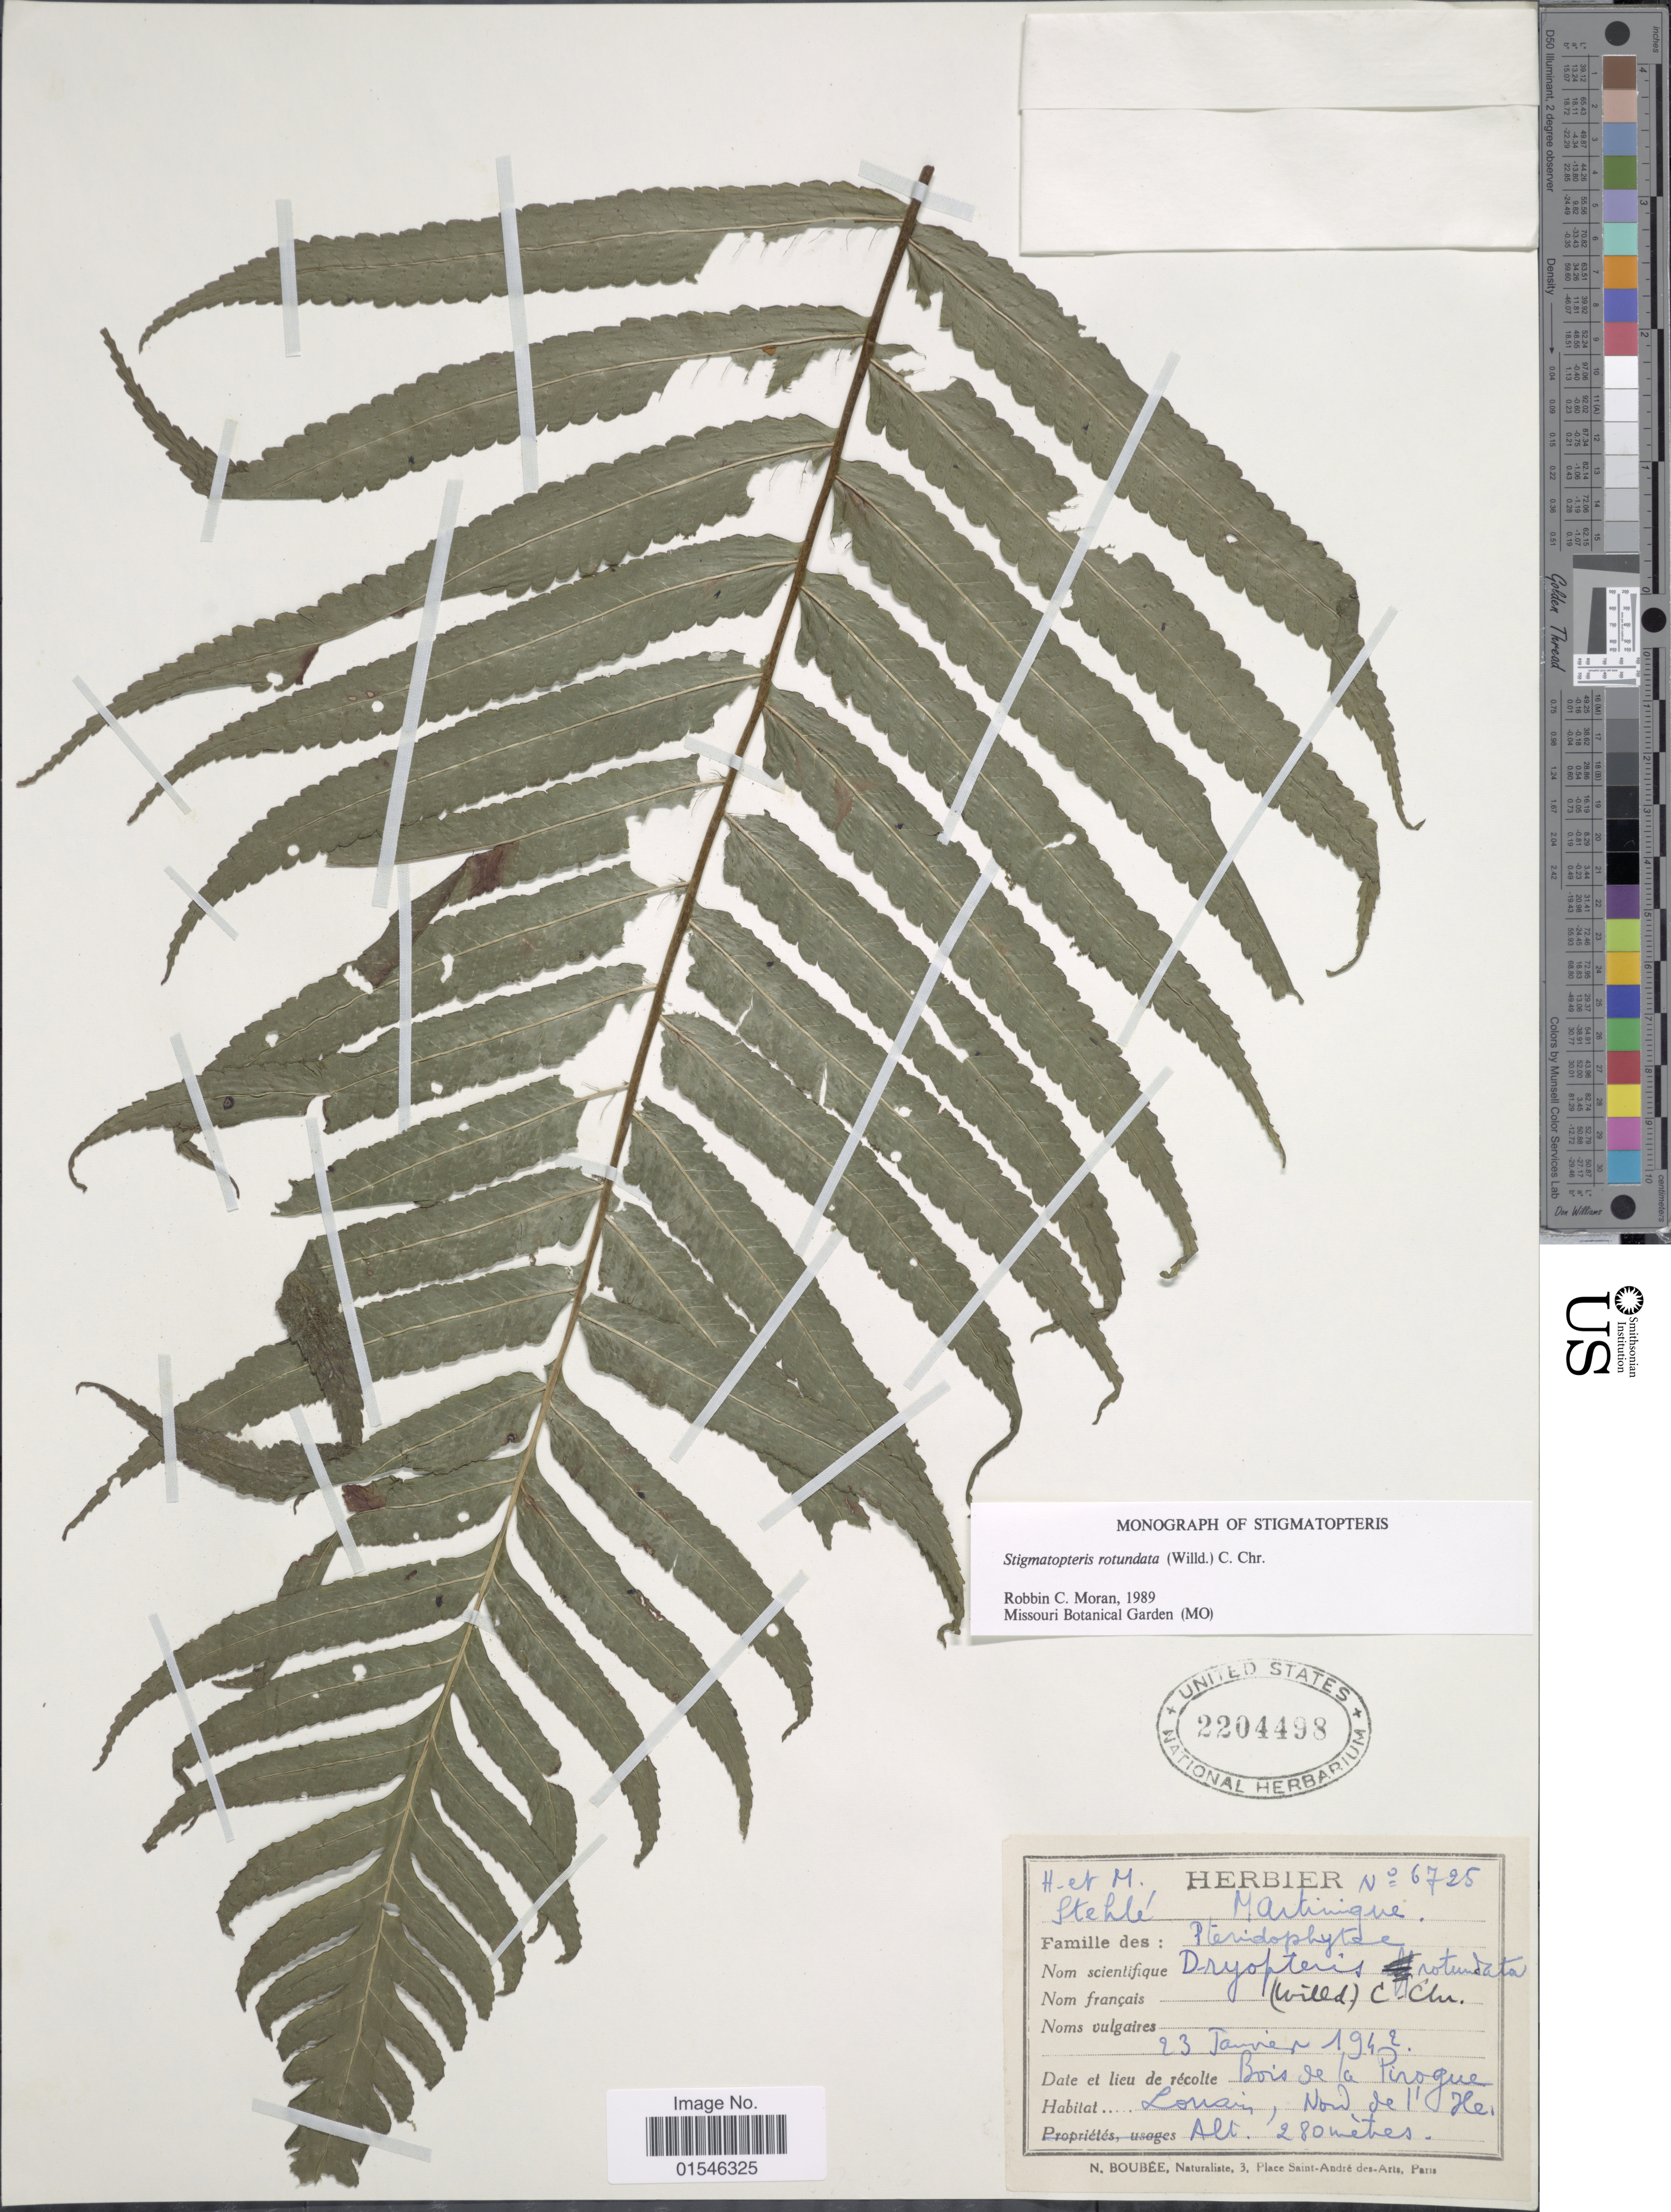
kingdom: Plantae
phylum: Tracheophyta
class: Polypodiopsida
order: Polypodiales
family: Dryopteridaceae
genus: Stigmatopteris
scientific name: Stigmatopteris rotundata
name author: (Willd.) C. Chr.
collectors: H. Stehlé & M. Stehlé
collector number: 6725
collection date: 1942-01-23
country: Martinique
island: Martinique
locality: Bois de la Pirogue. Lorrain, Nord de l'Ile.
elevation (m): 280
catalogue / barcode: US 2204498